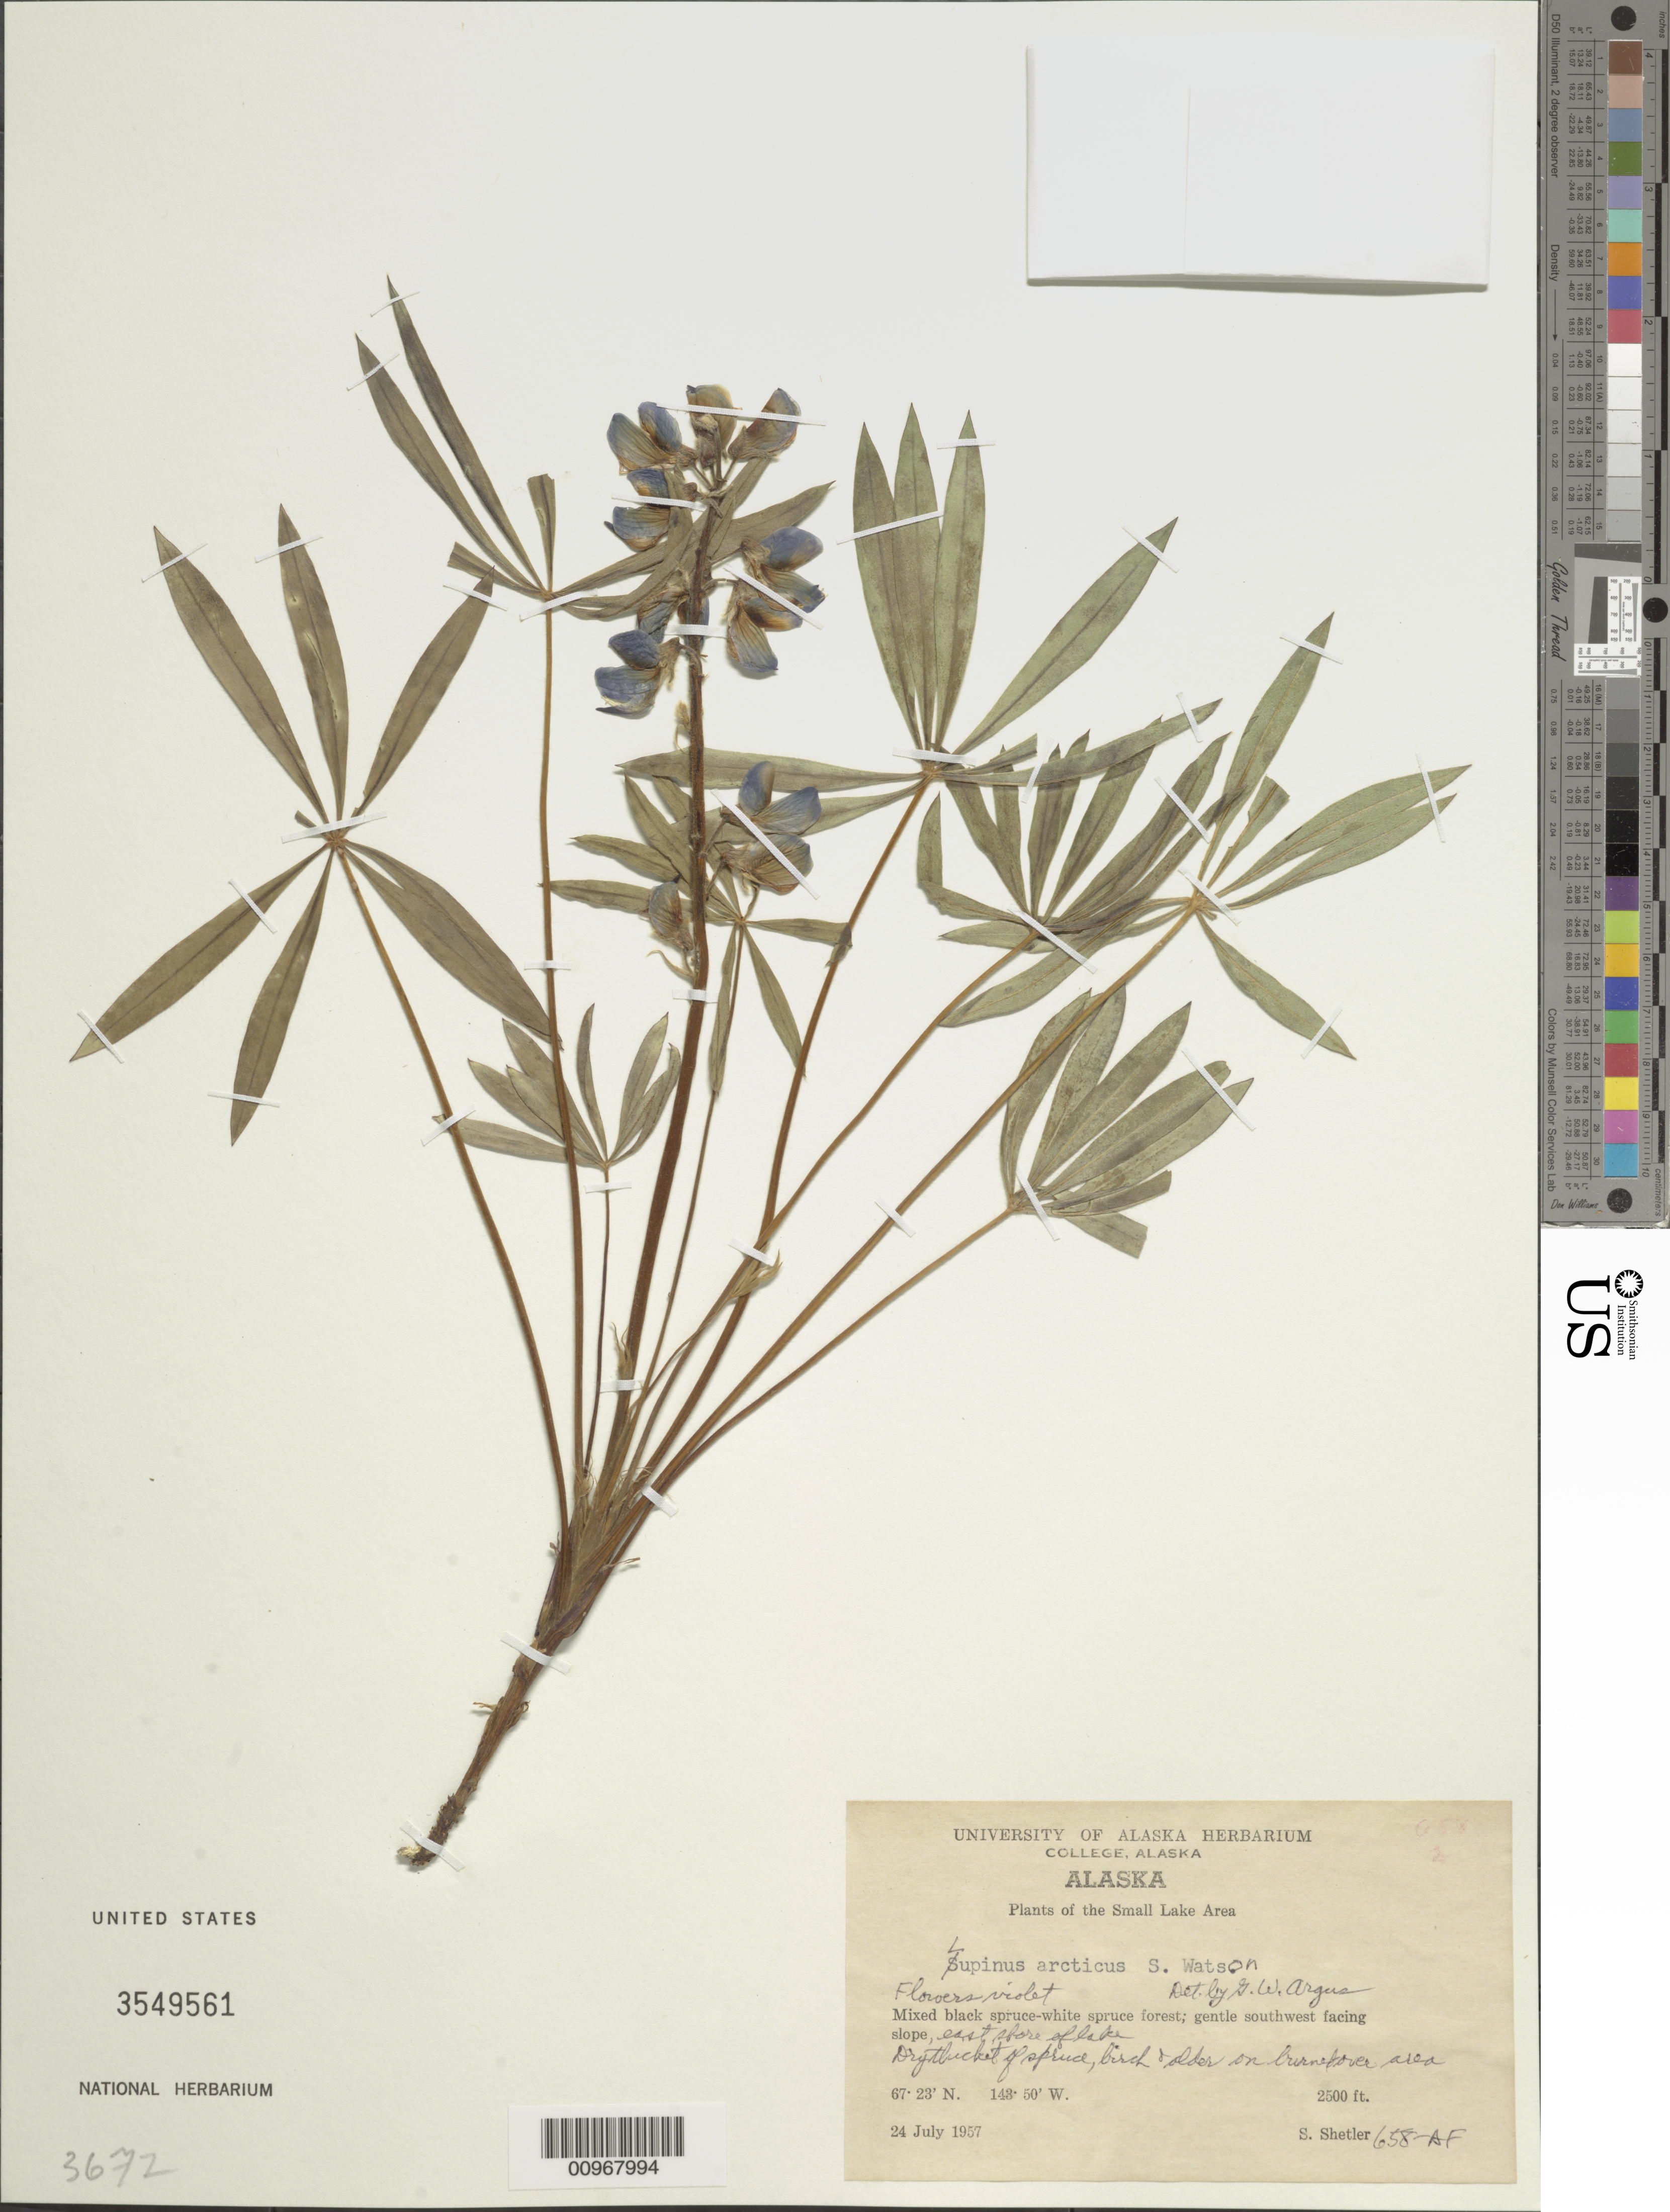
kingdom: Plantae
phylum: Tracheophyta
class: Magnoliopsida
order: Fabales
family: Fabaceae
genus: Lupinus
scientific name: Lupinus arcticus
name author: S. Watson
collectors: S. Shetler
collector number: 658-AF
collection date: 1957-07-24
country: United States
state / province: Alaska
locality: Small Lake Area. Mixed black spruce-white forest; gentle southwest facing slope. east shore of lake.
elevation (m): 762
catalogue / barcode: US 3549561